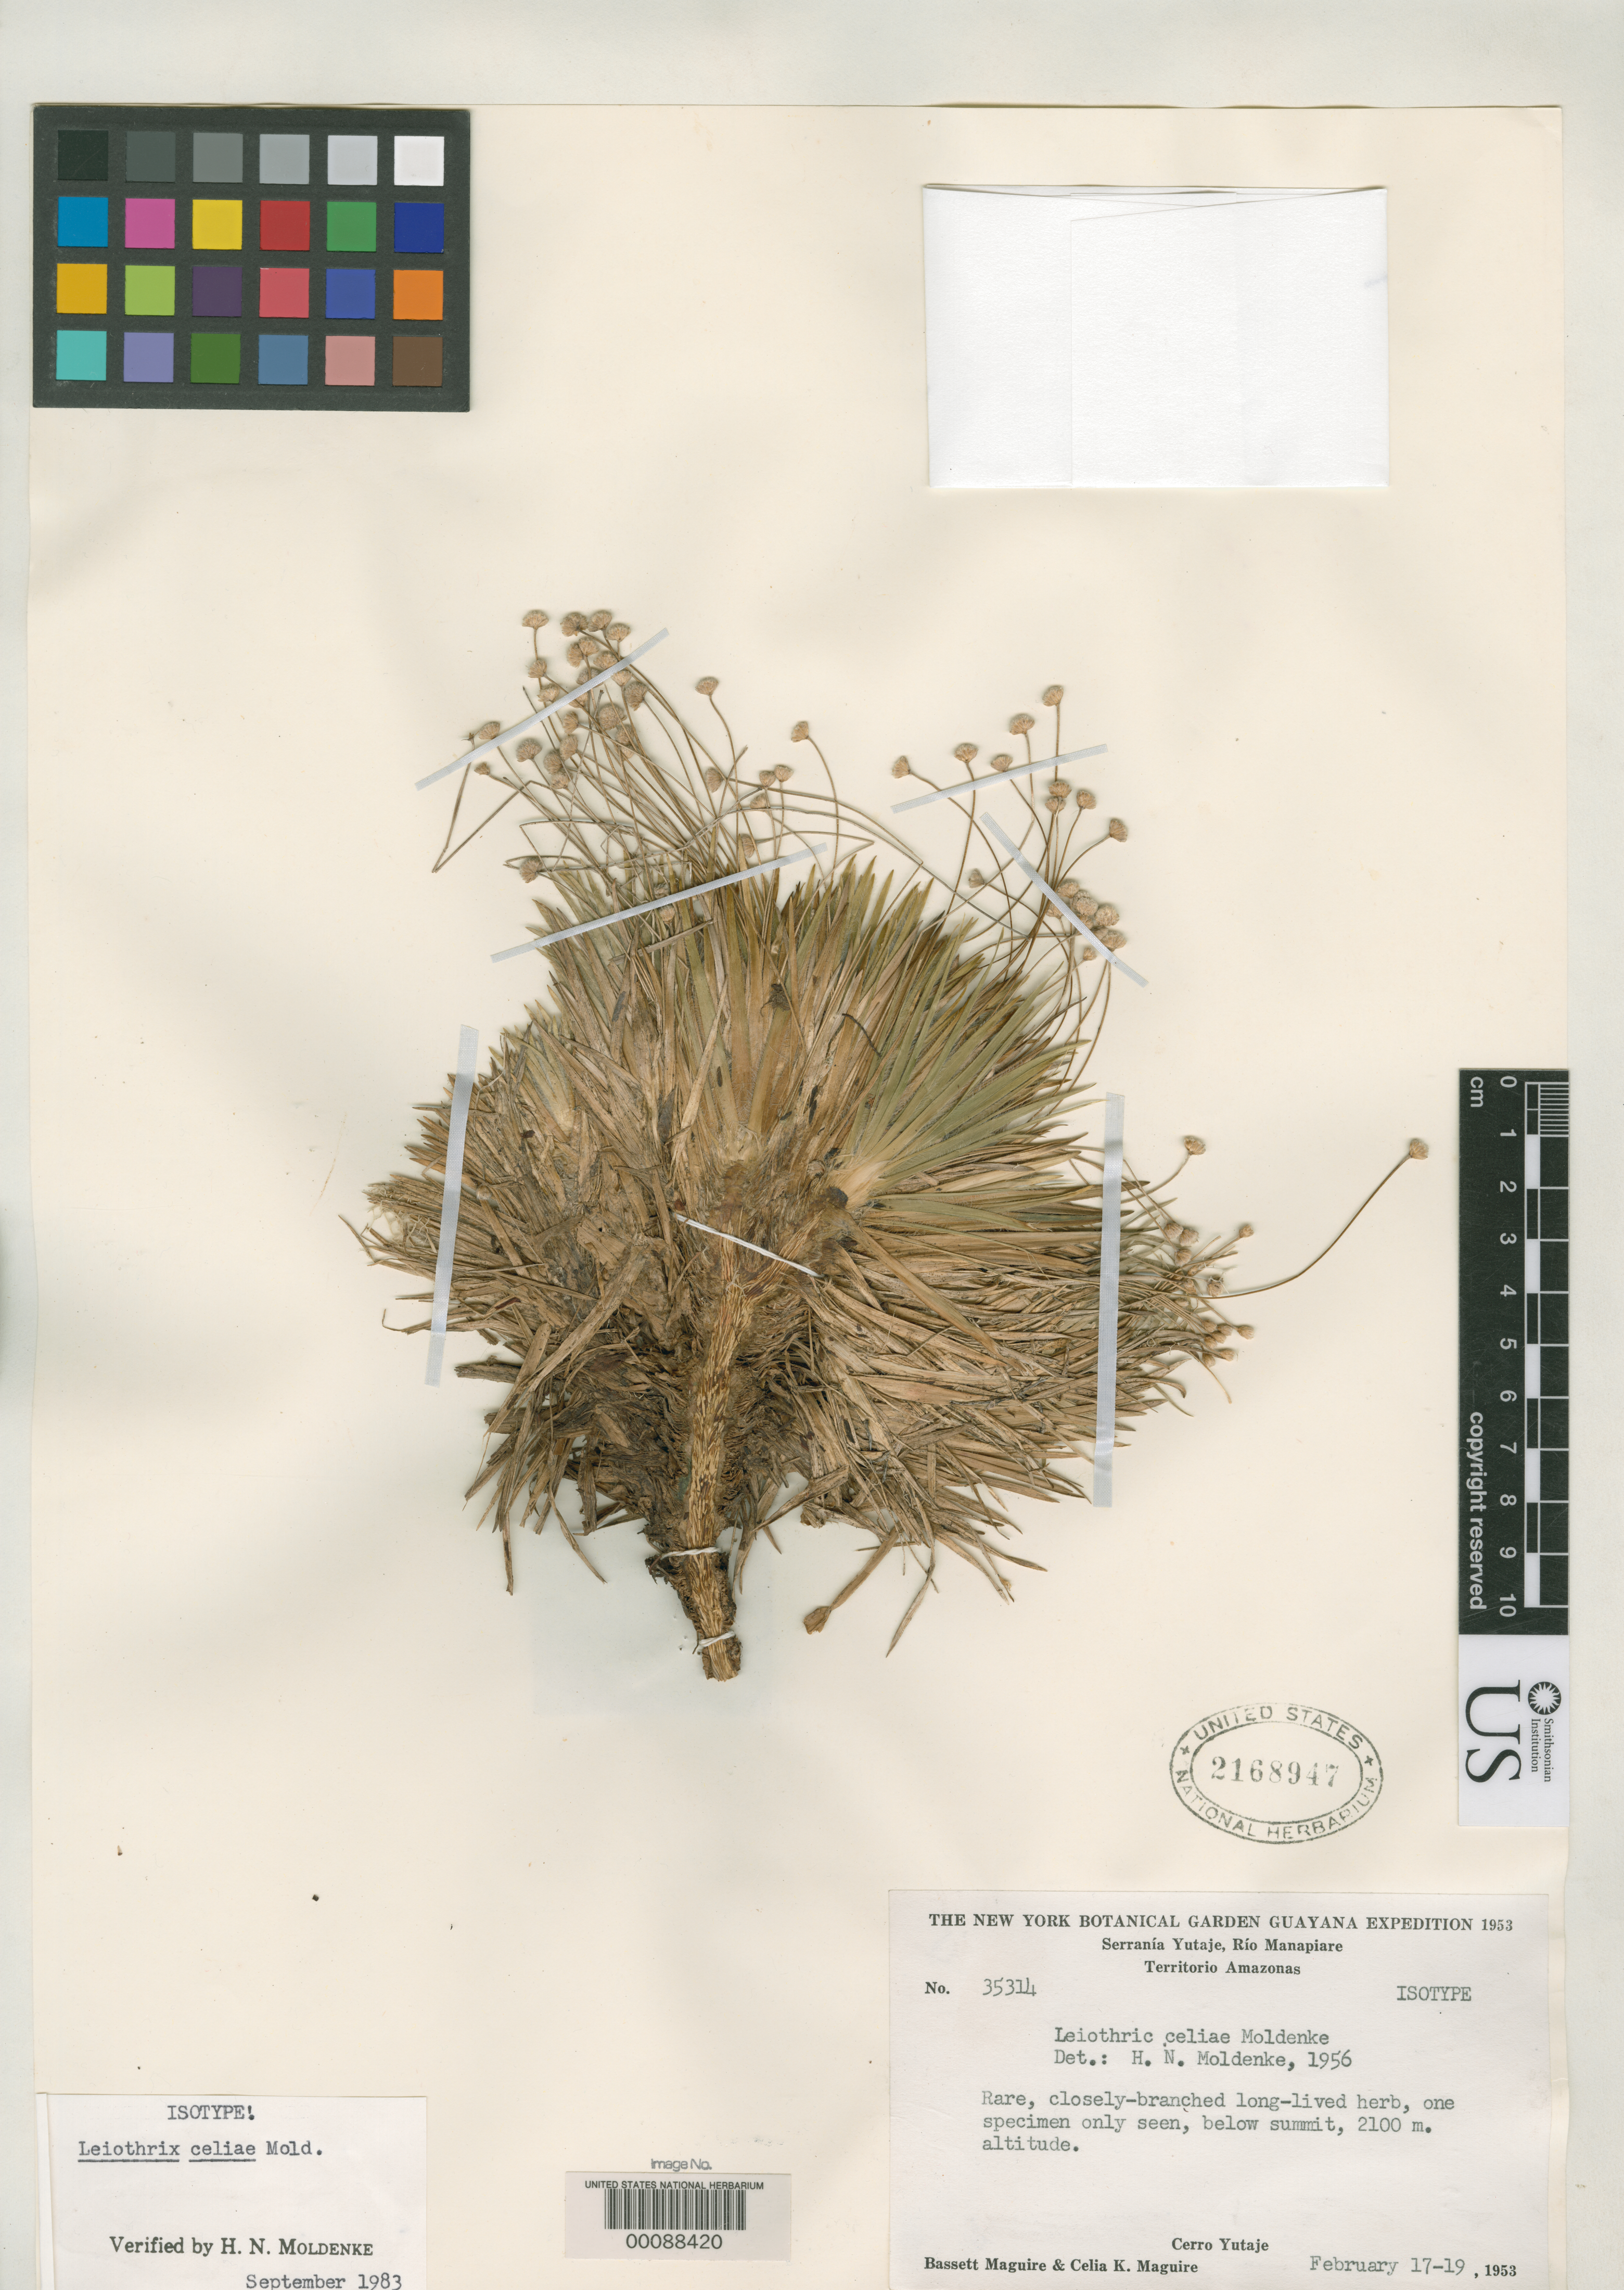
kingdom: Plantae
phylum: Tracheophyta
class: Liliopsida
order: Poales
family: Eriocaulaceae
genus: Leiothrix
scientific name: Leiothrix celiae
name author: Moldenke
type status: Isotype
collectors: B. Maguire & C. K. Maguire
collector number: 35314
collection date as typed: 17 Feb 1953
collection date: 1953-02-17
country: Venezuela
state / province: Amazonas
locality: Cerro Yutaje.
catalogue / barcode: US 2168947